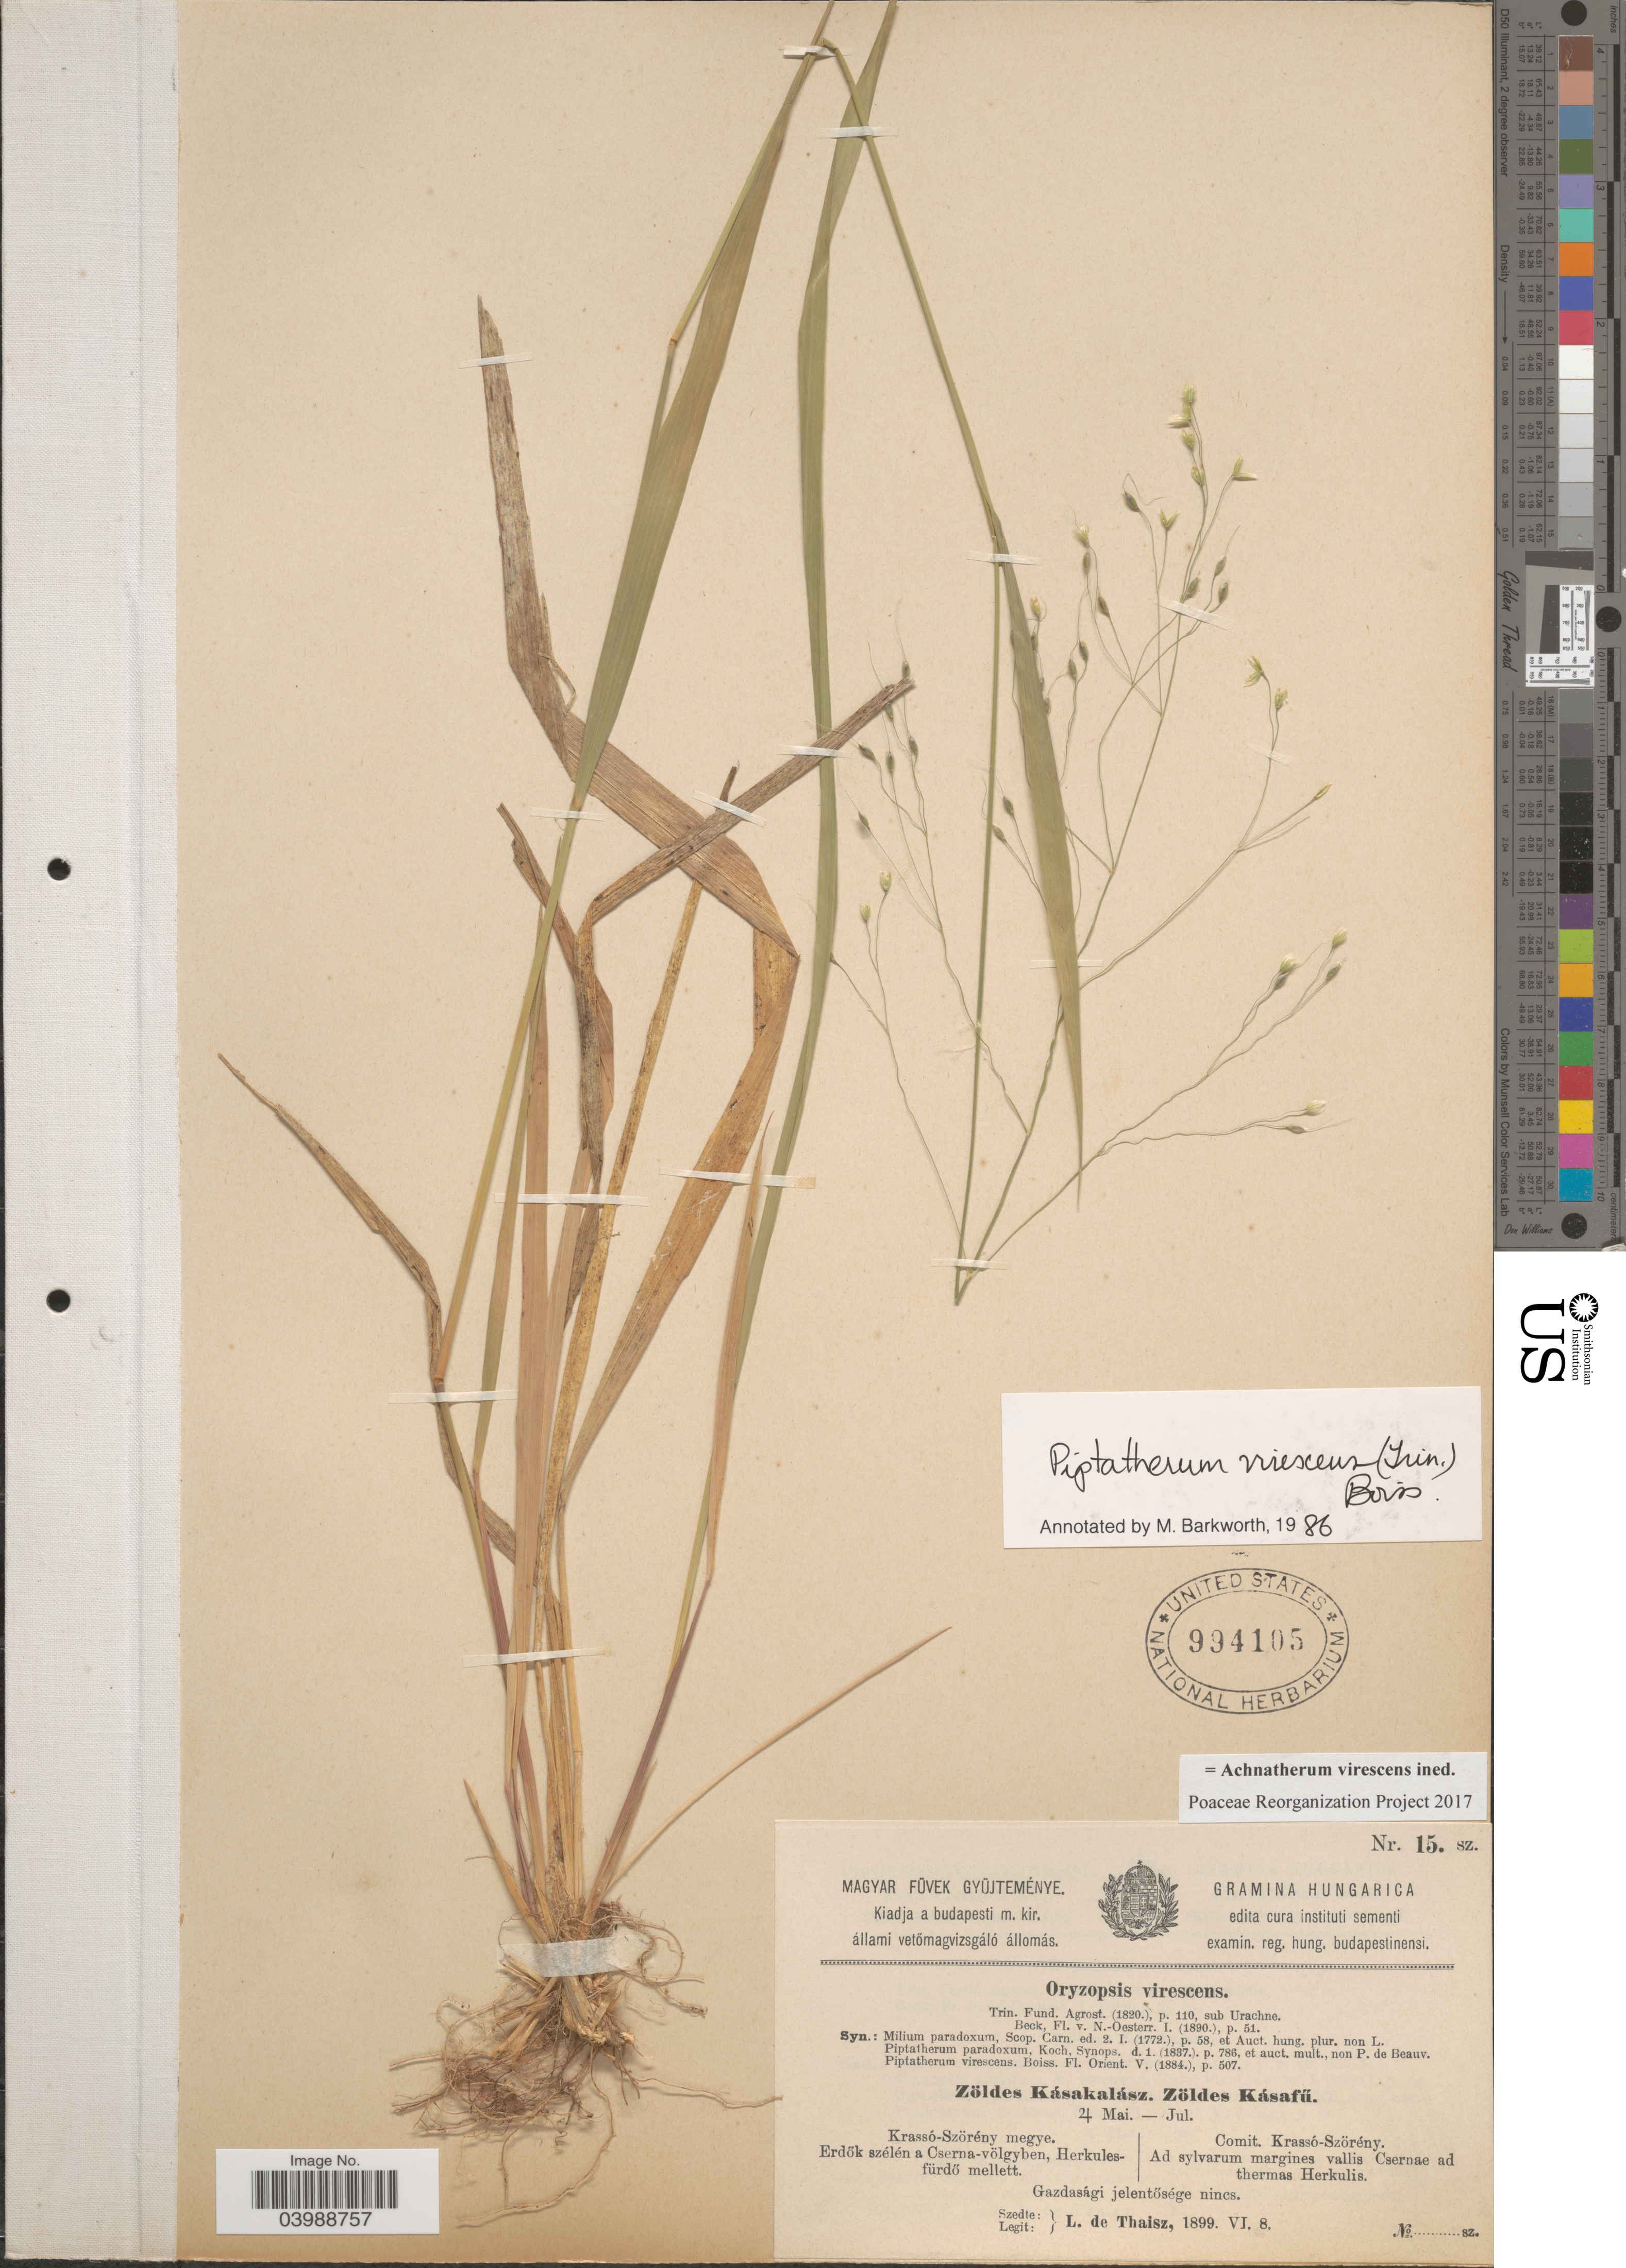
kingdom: Plantae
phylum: Tracheophyta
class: Liliopsida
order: Poales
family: Poaceae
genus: Achnatherum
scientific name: Achnatherum virescens ined.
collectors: L. Thaisz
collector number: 15?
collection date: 1899-06-08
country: Romania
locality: Comit. Krassó-Szörény. Ad sylvarum margines vallis Csernae ad thermas Herkulis.Gazdasági jelentösége nincs.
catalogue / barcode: US 994105